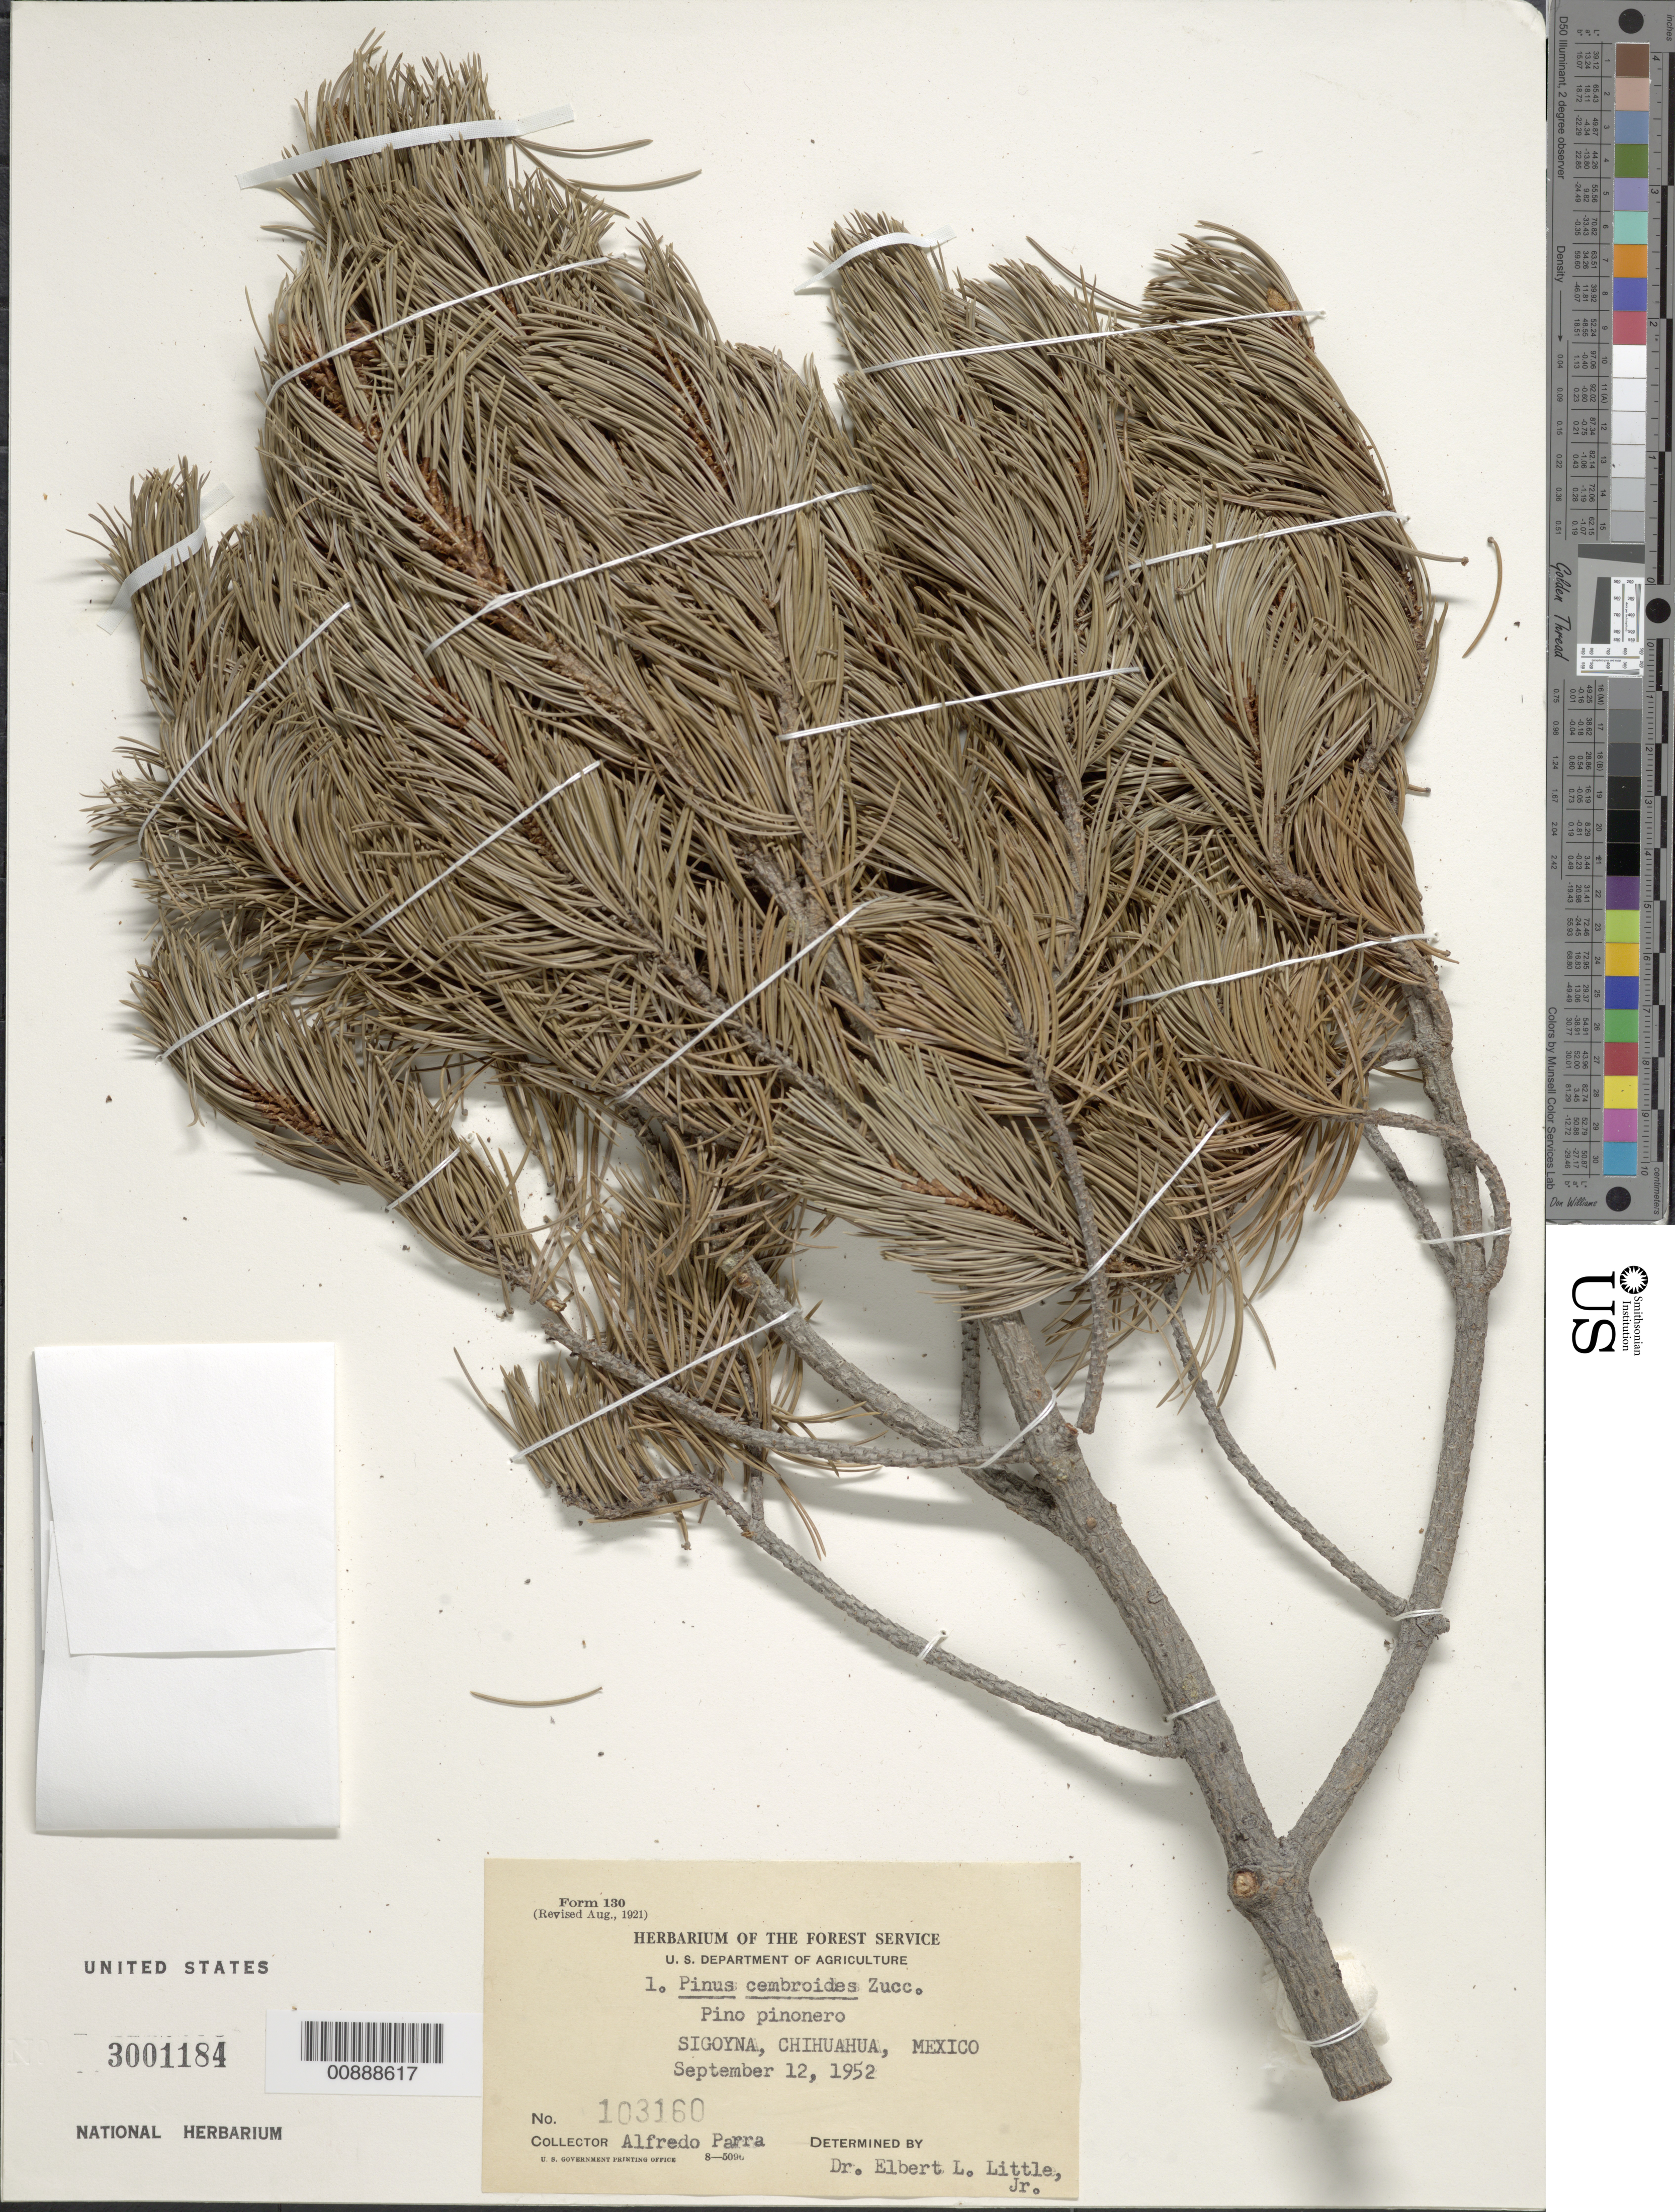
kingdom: Plantae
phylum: Tracheophyta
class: Pinopsida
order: Pinales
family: Pinaceae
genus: Pinus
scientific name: Pinus cembroides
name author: Zucc.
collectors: R. Parra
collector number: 103160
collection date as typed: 12 Sep 1952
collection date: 1952-09-12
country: Mexico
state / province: Chihuahua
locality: Sigoyna, Chihuahua.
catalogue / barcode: US 3001184